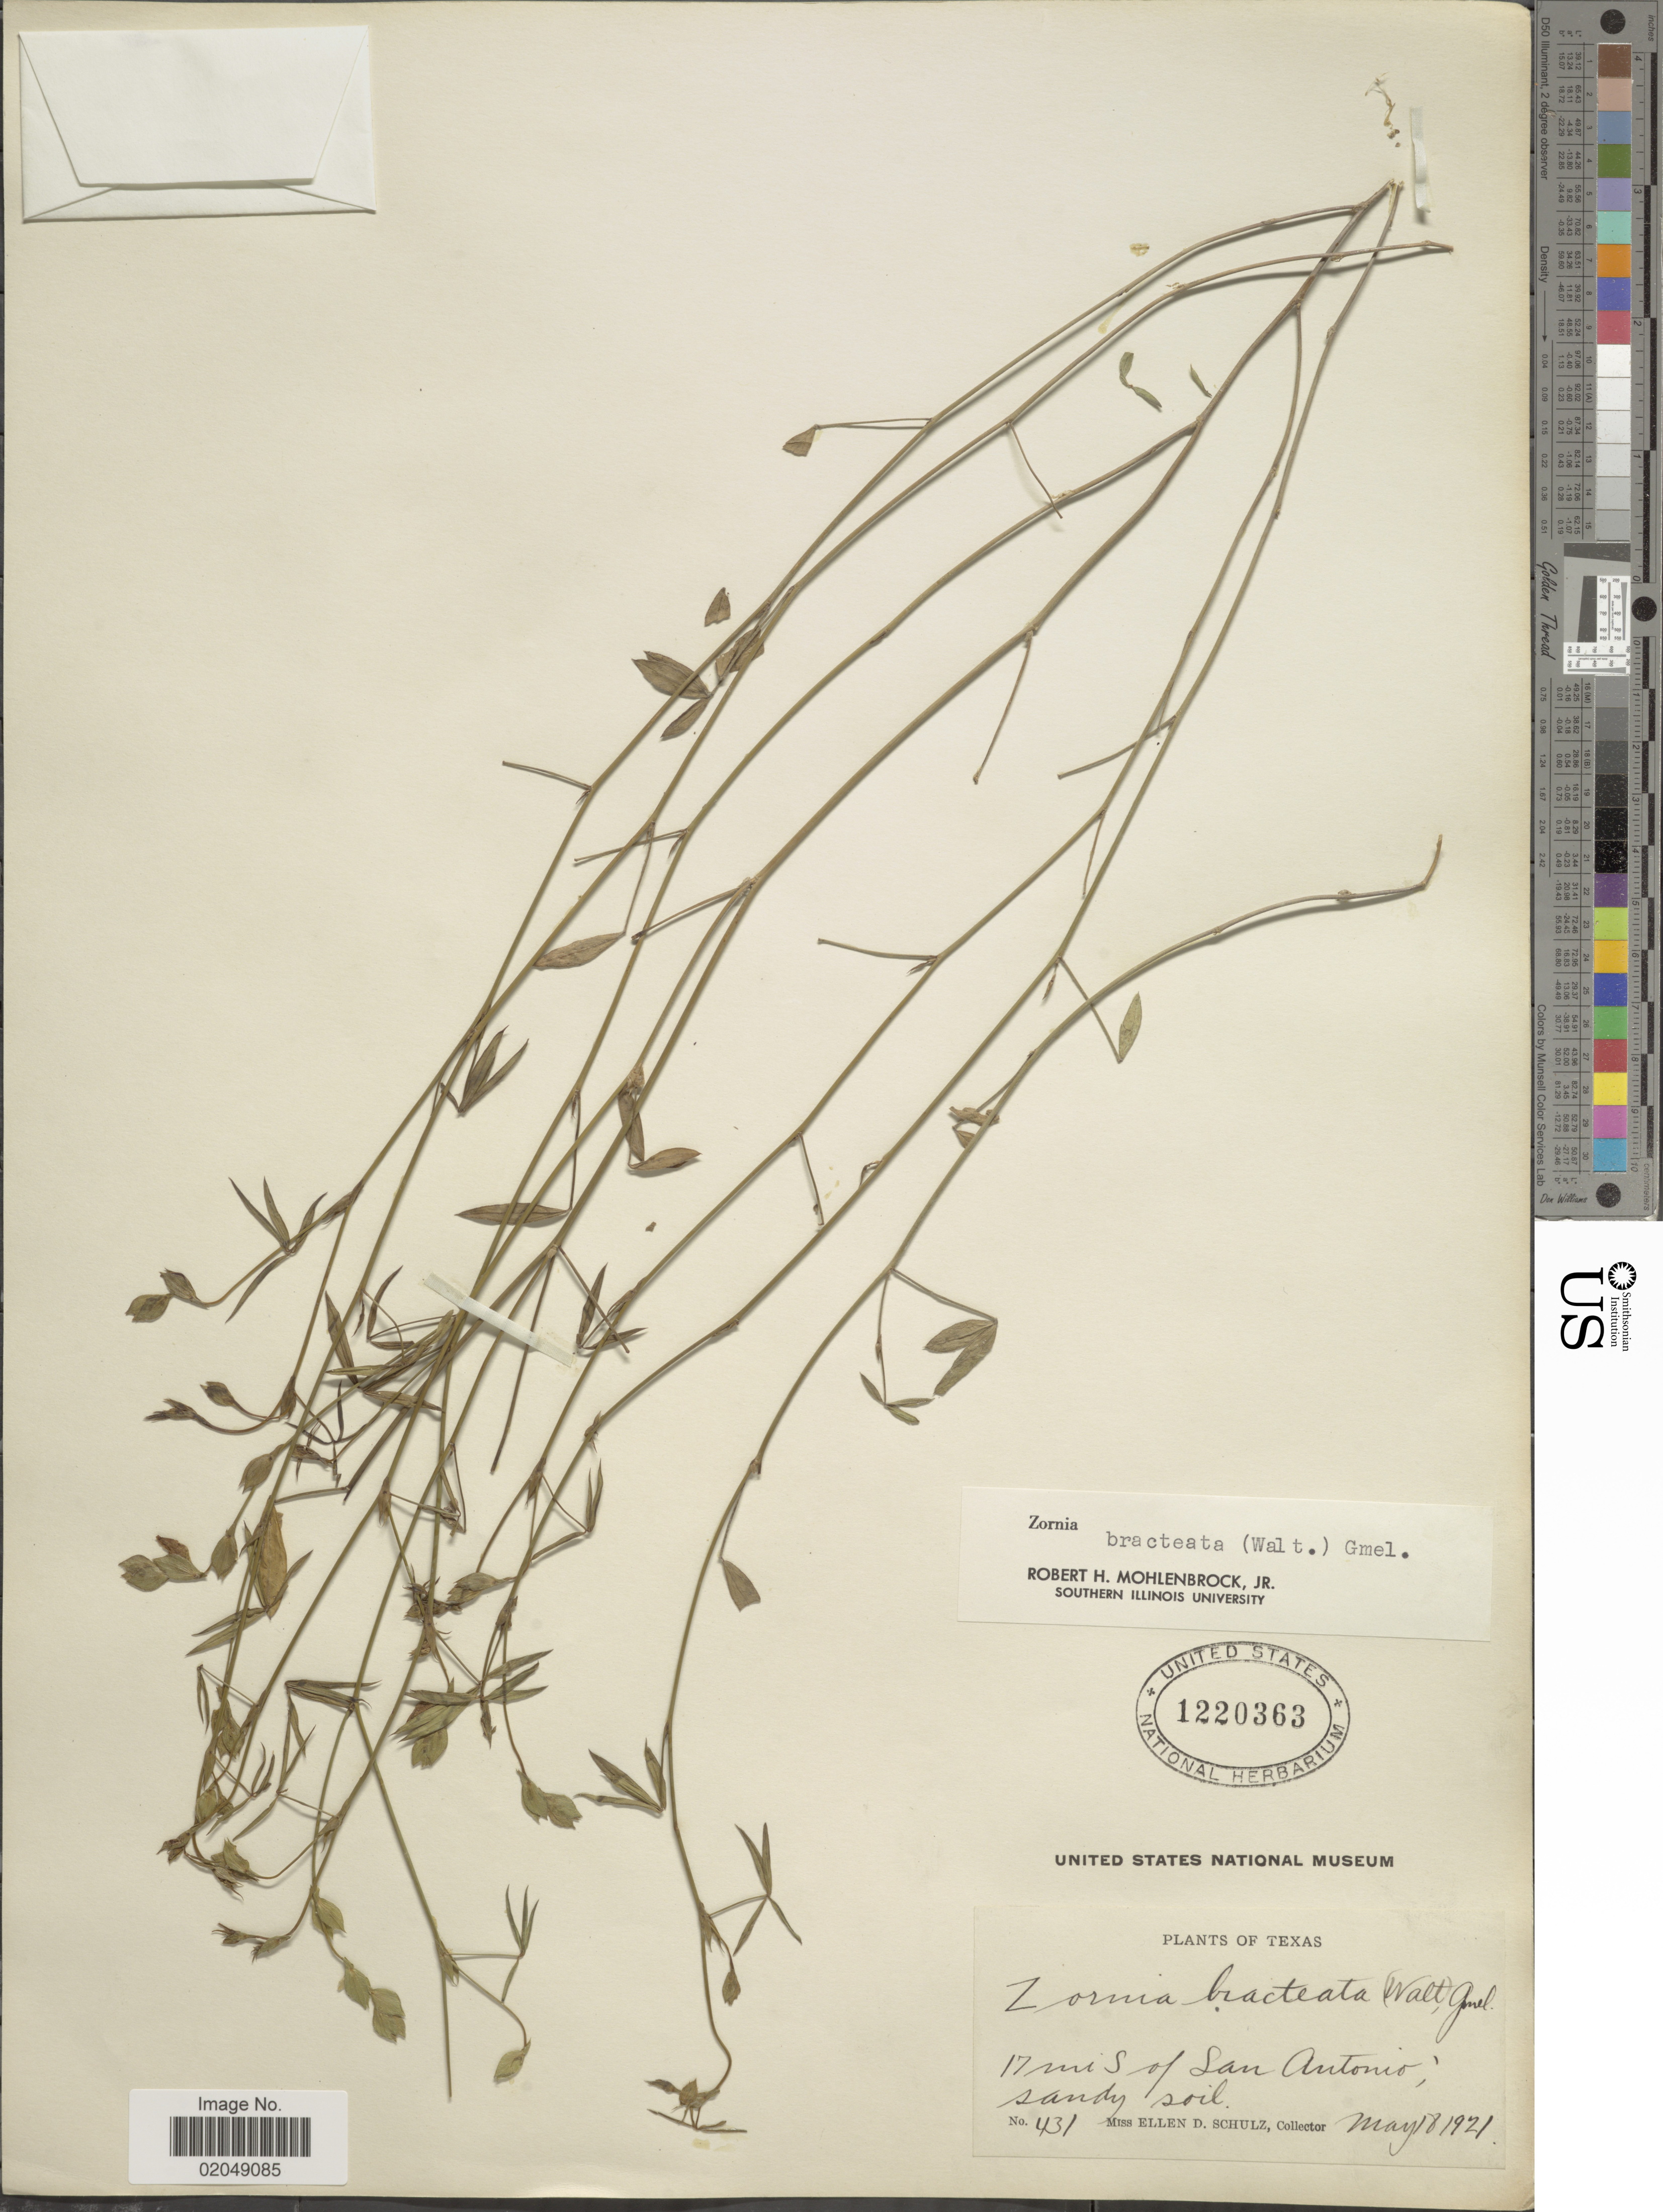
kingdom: Plantae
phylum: Tracheophyta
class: Magnoliopsida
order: Fabales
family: Fabaceae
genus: Zornia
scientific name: Zornia bracteata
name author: J.F. Gmel.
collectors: E. D. Schulz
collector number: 431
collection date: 1921-05-18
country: United States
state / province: Texas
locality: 17 mi S of San Antonio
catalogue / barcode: US 1220363